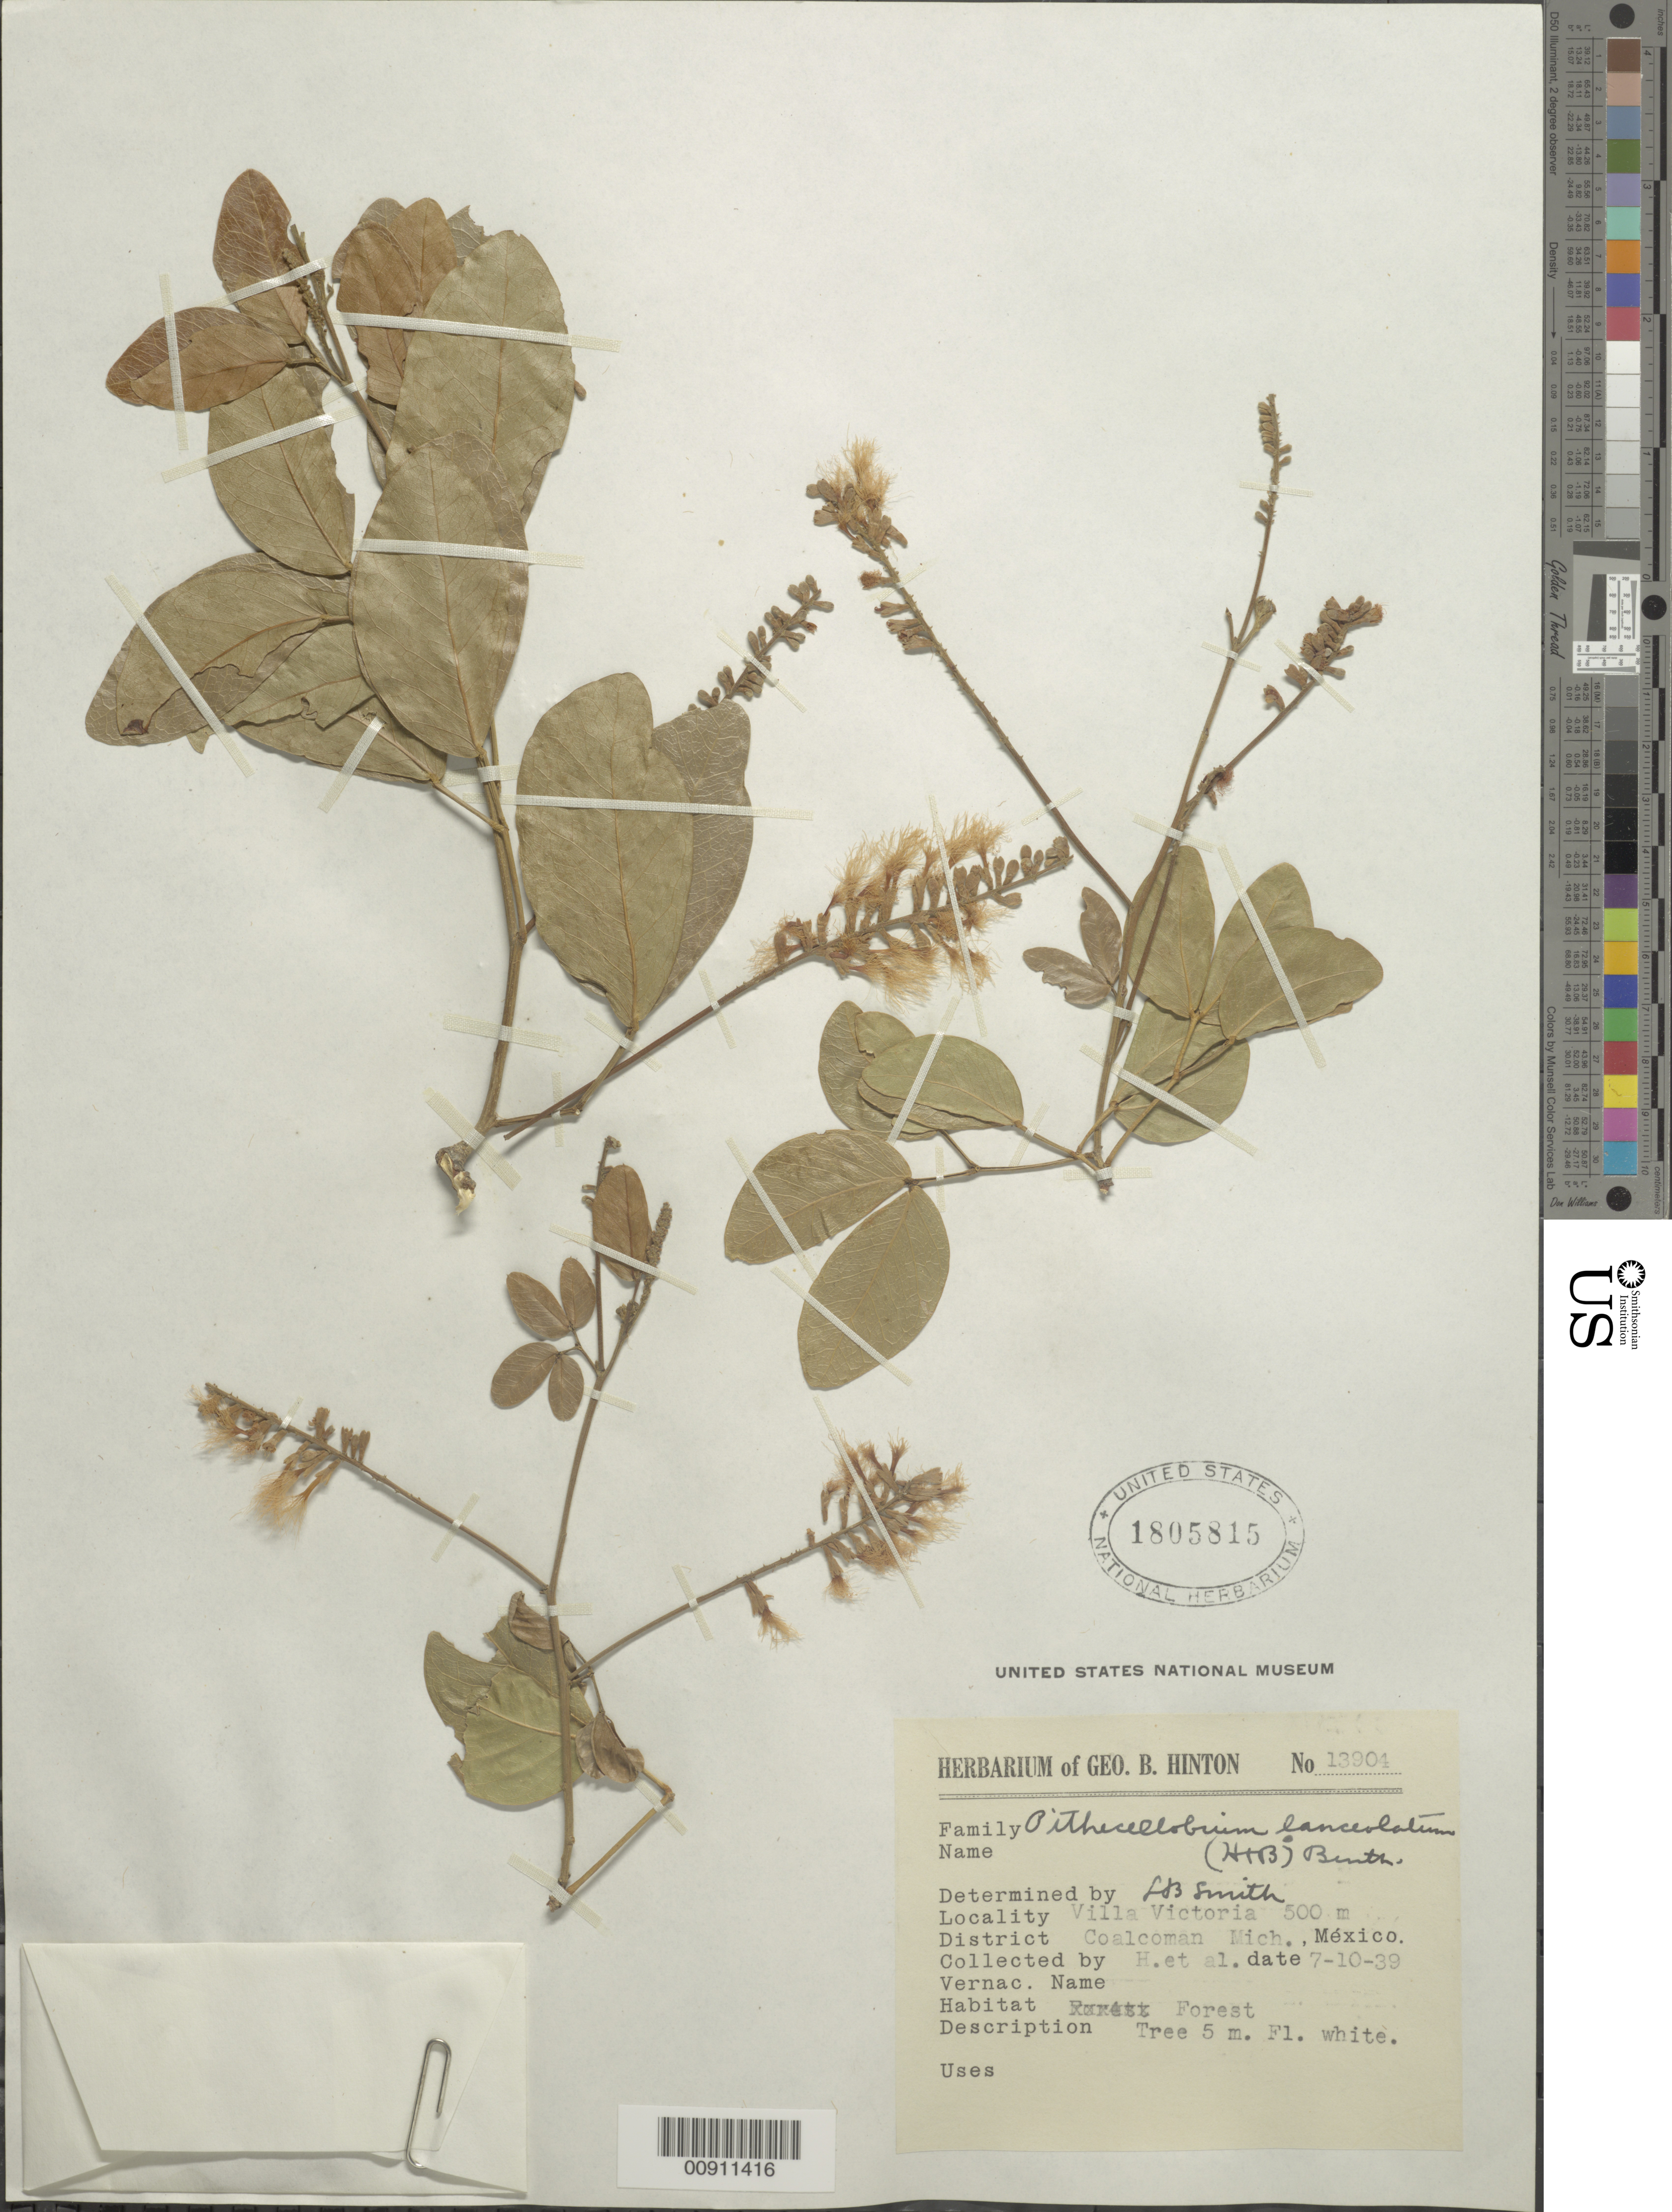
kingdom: Plantae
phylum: Tracheophyta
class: Magnoliopsida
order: Fabales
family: Fabaceae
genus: Pithecellobium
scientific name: Pithecellobium lanceolatum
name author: (Humb. & Bonpl. ex Willd.) Benth.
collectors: G. B. Hinton & et al.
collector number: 13904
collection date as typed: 10 Jul 1939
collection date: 1939-07-10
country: Mexico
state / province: Michoacán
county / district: Coalcomán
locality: Villa Victoria, District Coalcomán, Michoacán.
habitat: Forest.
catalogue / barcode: US 1805815